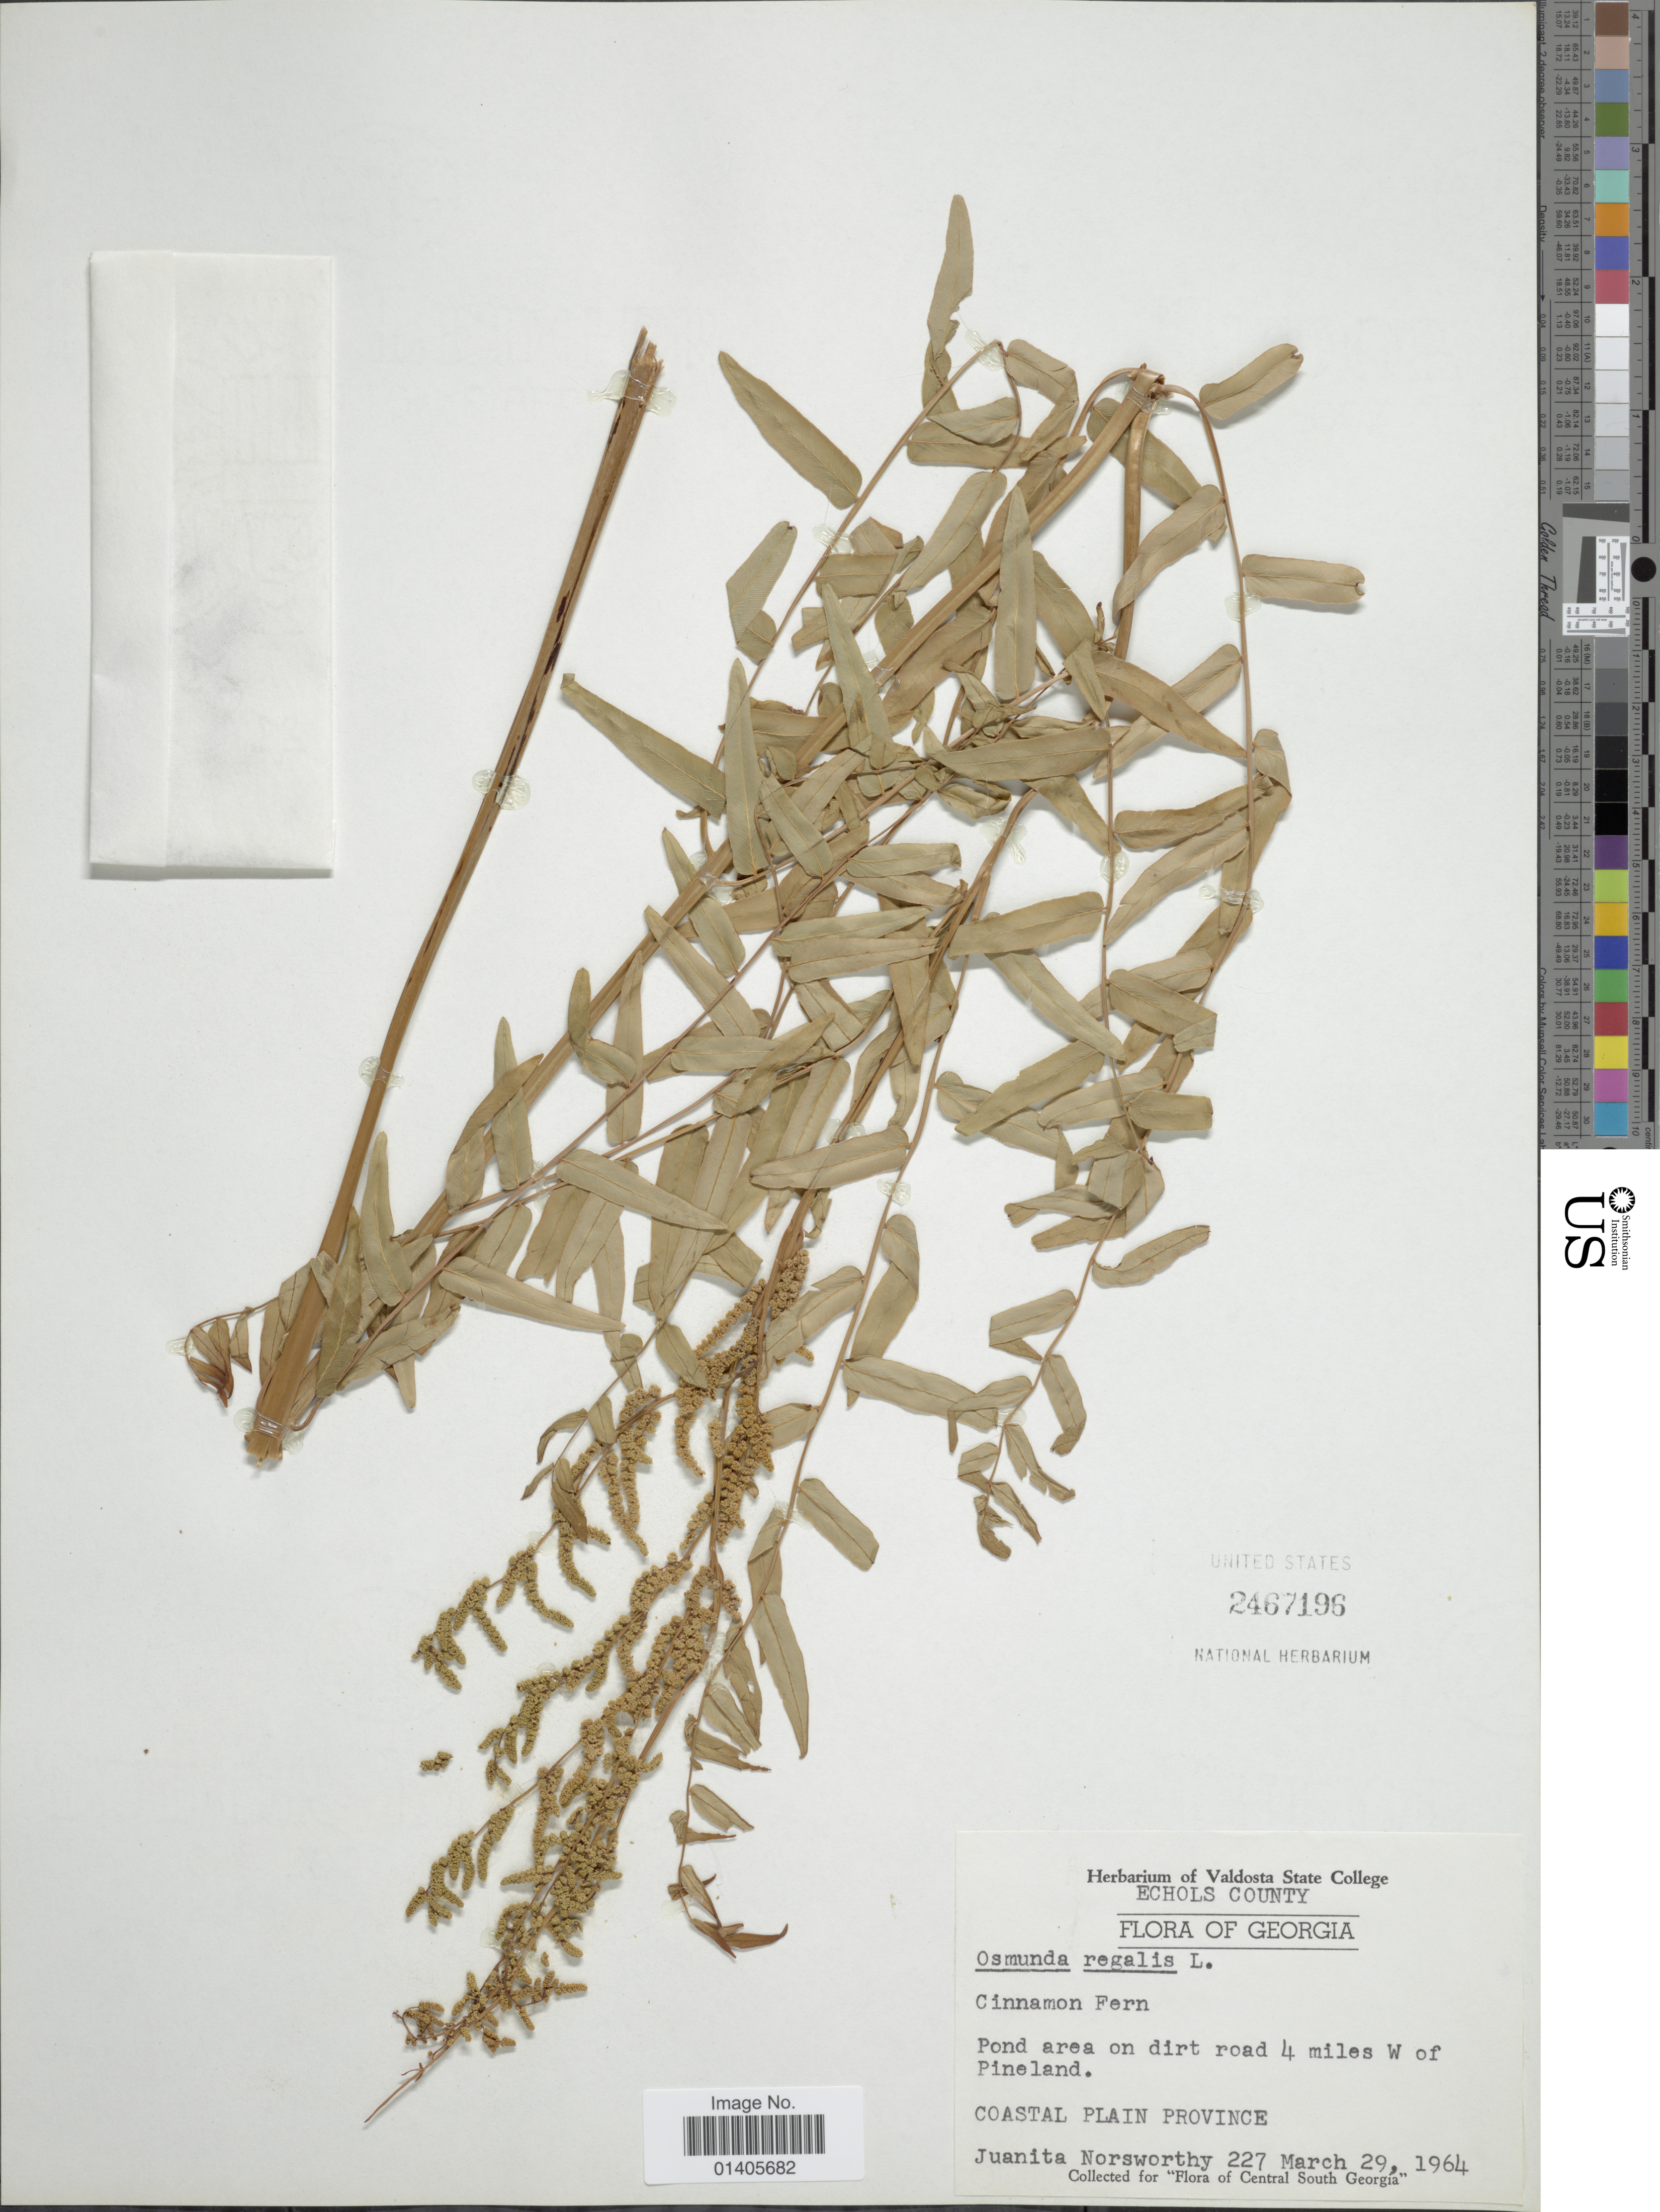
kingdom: Plantae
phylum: Tracheophyta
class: Polypodiopsida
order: Osmundales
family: Osmundaceae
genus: Osmunda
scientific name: Osmunda regalis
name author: L.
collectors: J. Norsworthy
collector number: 227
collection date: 1964-03-29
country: United States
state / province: Georgia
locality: Echols County, Pond area on dirt road 4 miles W of Pineland, Coastal Plain Province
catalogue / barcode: US 2467196